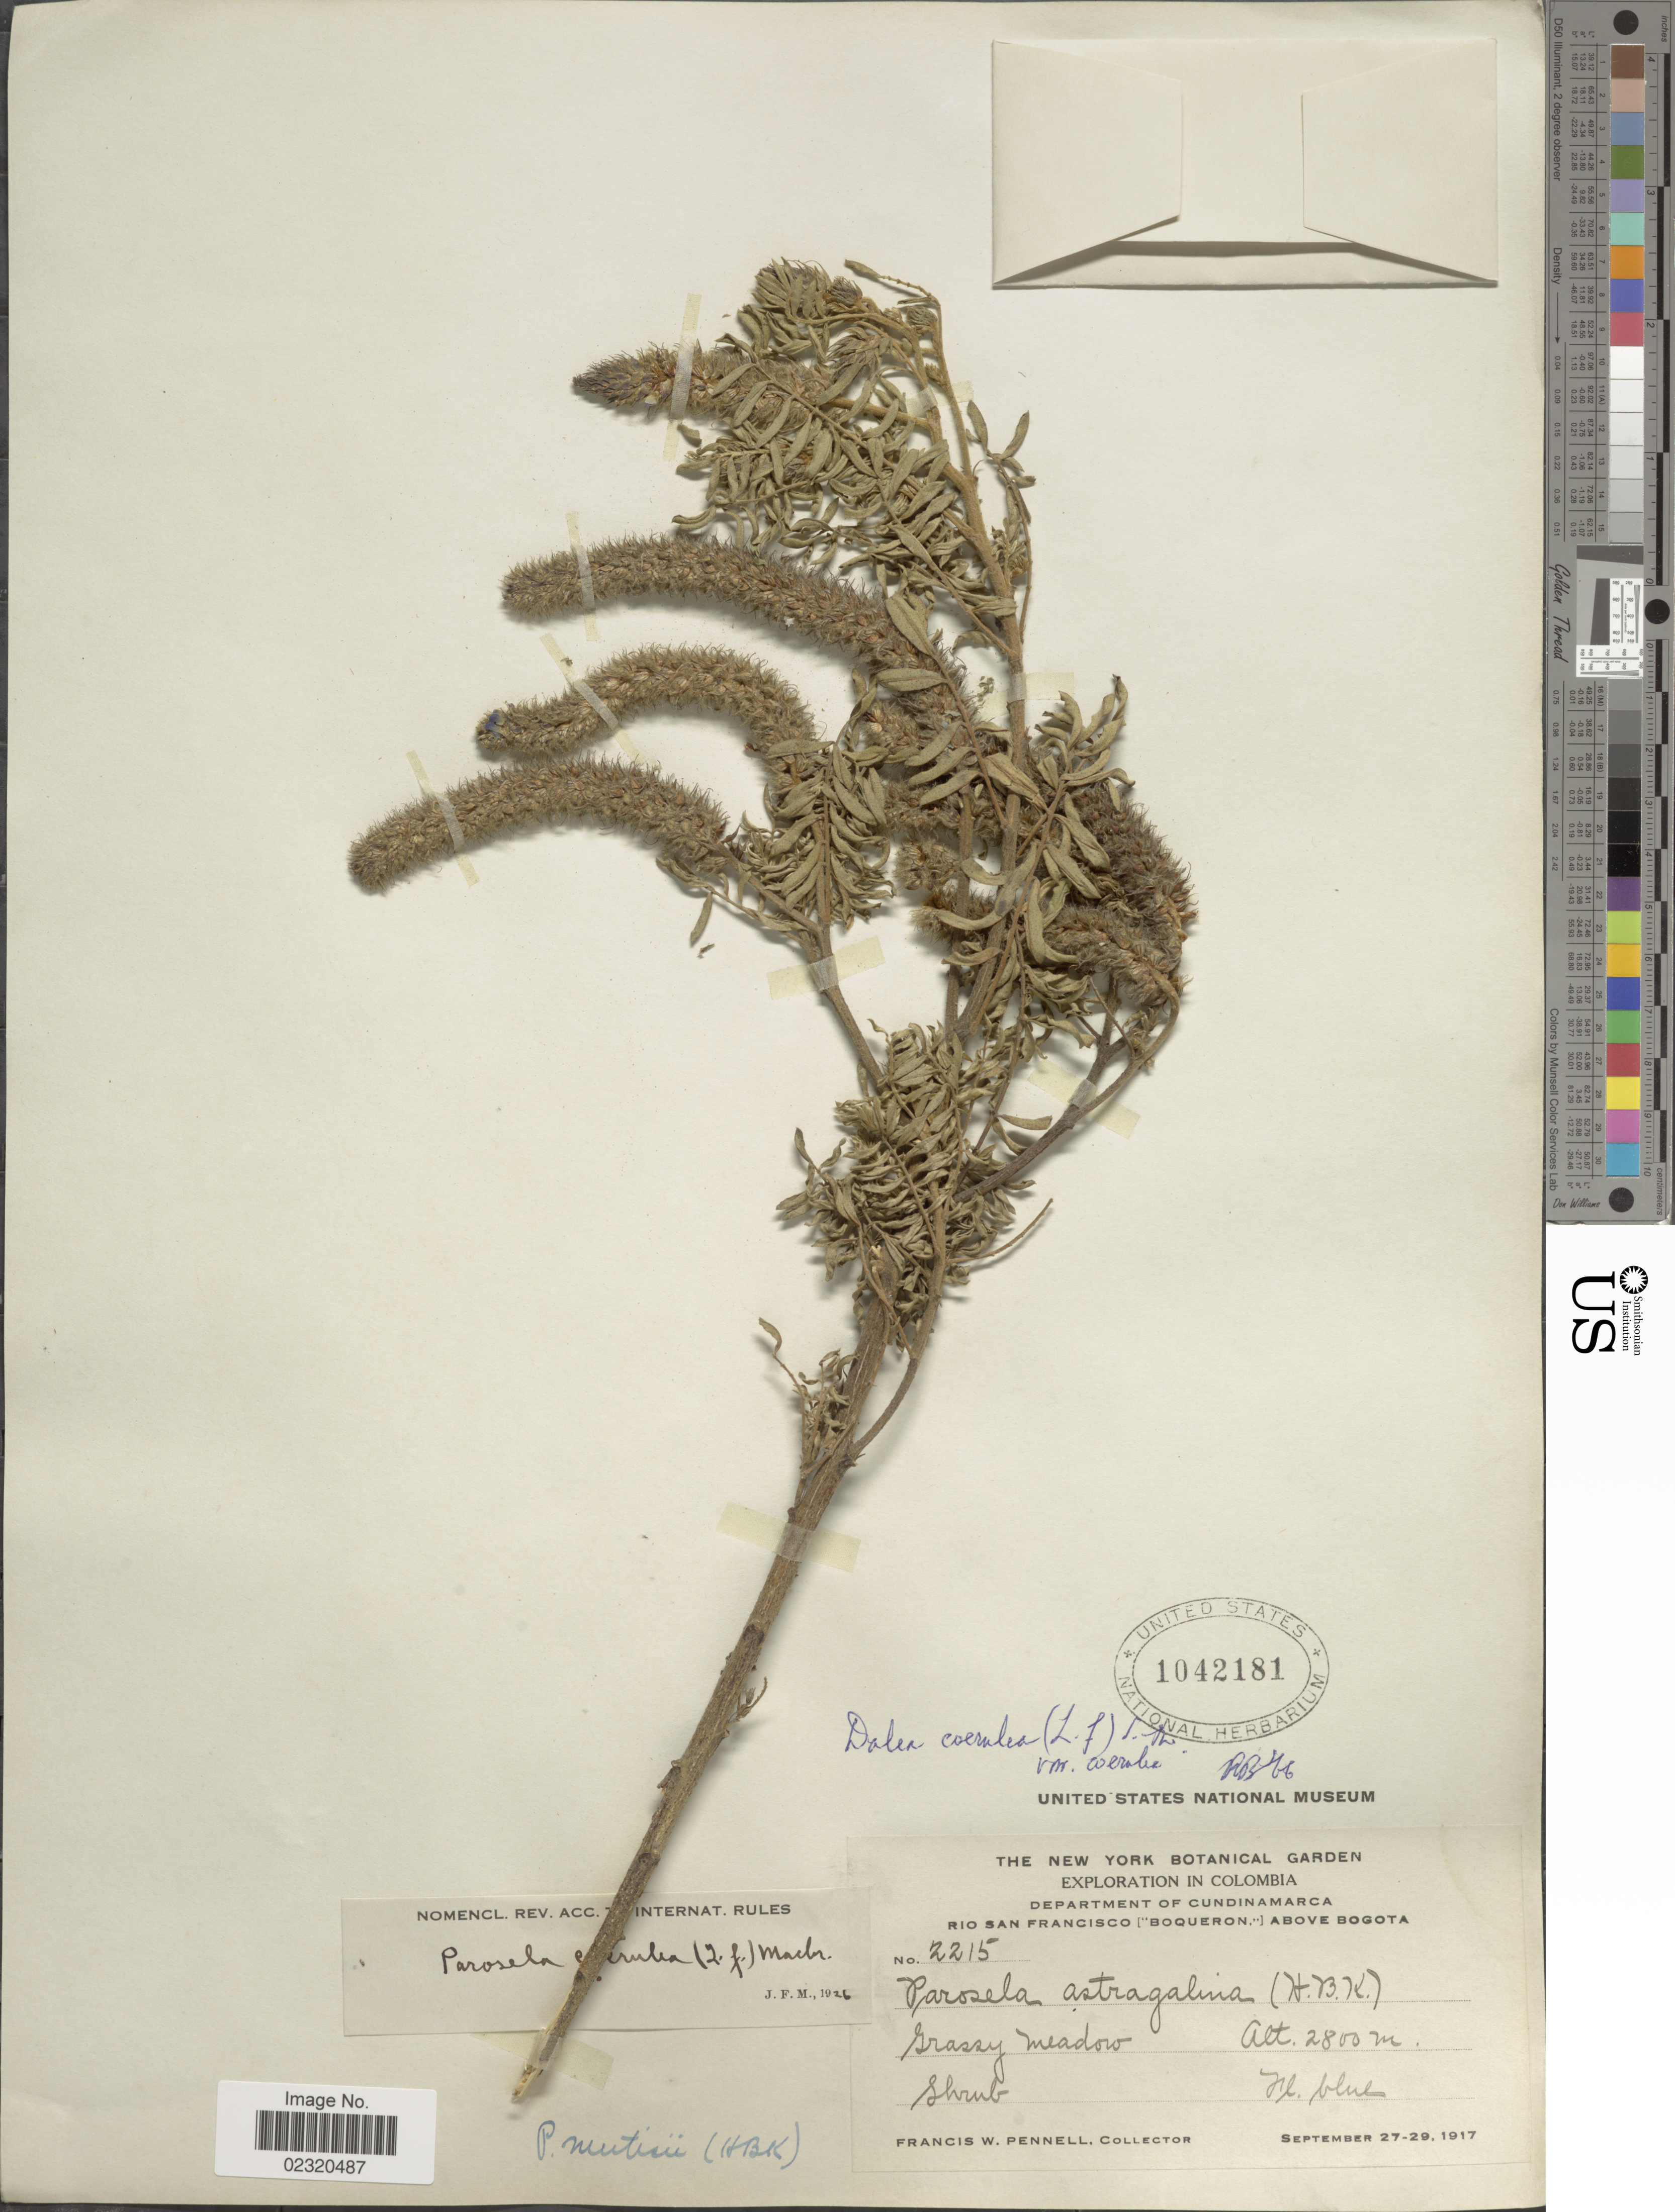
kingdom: Plantae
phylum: Tracheophyta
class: Magnoliopsida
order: Fabales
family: Fabaceae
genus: Dalea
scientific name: Dalea coerulea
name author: (L. f.) Schinz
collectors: F. W. Pennell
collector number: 2215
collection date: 1917-09-27/1917-09-29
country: Colombia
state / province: Cundinamarca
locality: Rio San Francisco (Boqueron), above Bogota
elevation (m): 2800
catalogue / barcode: US 1042181